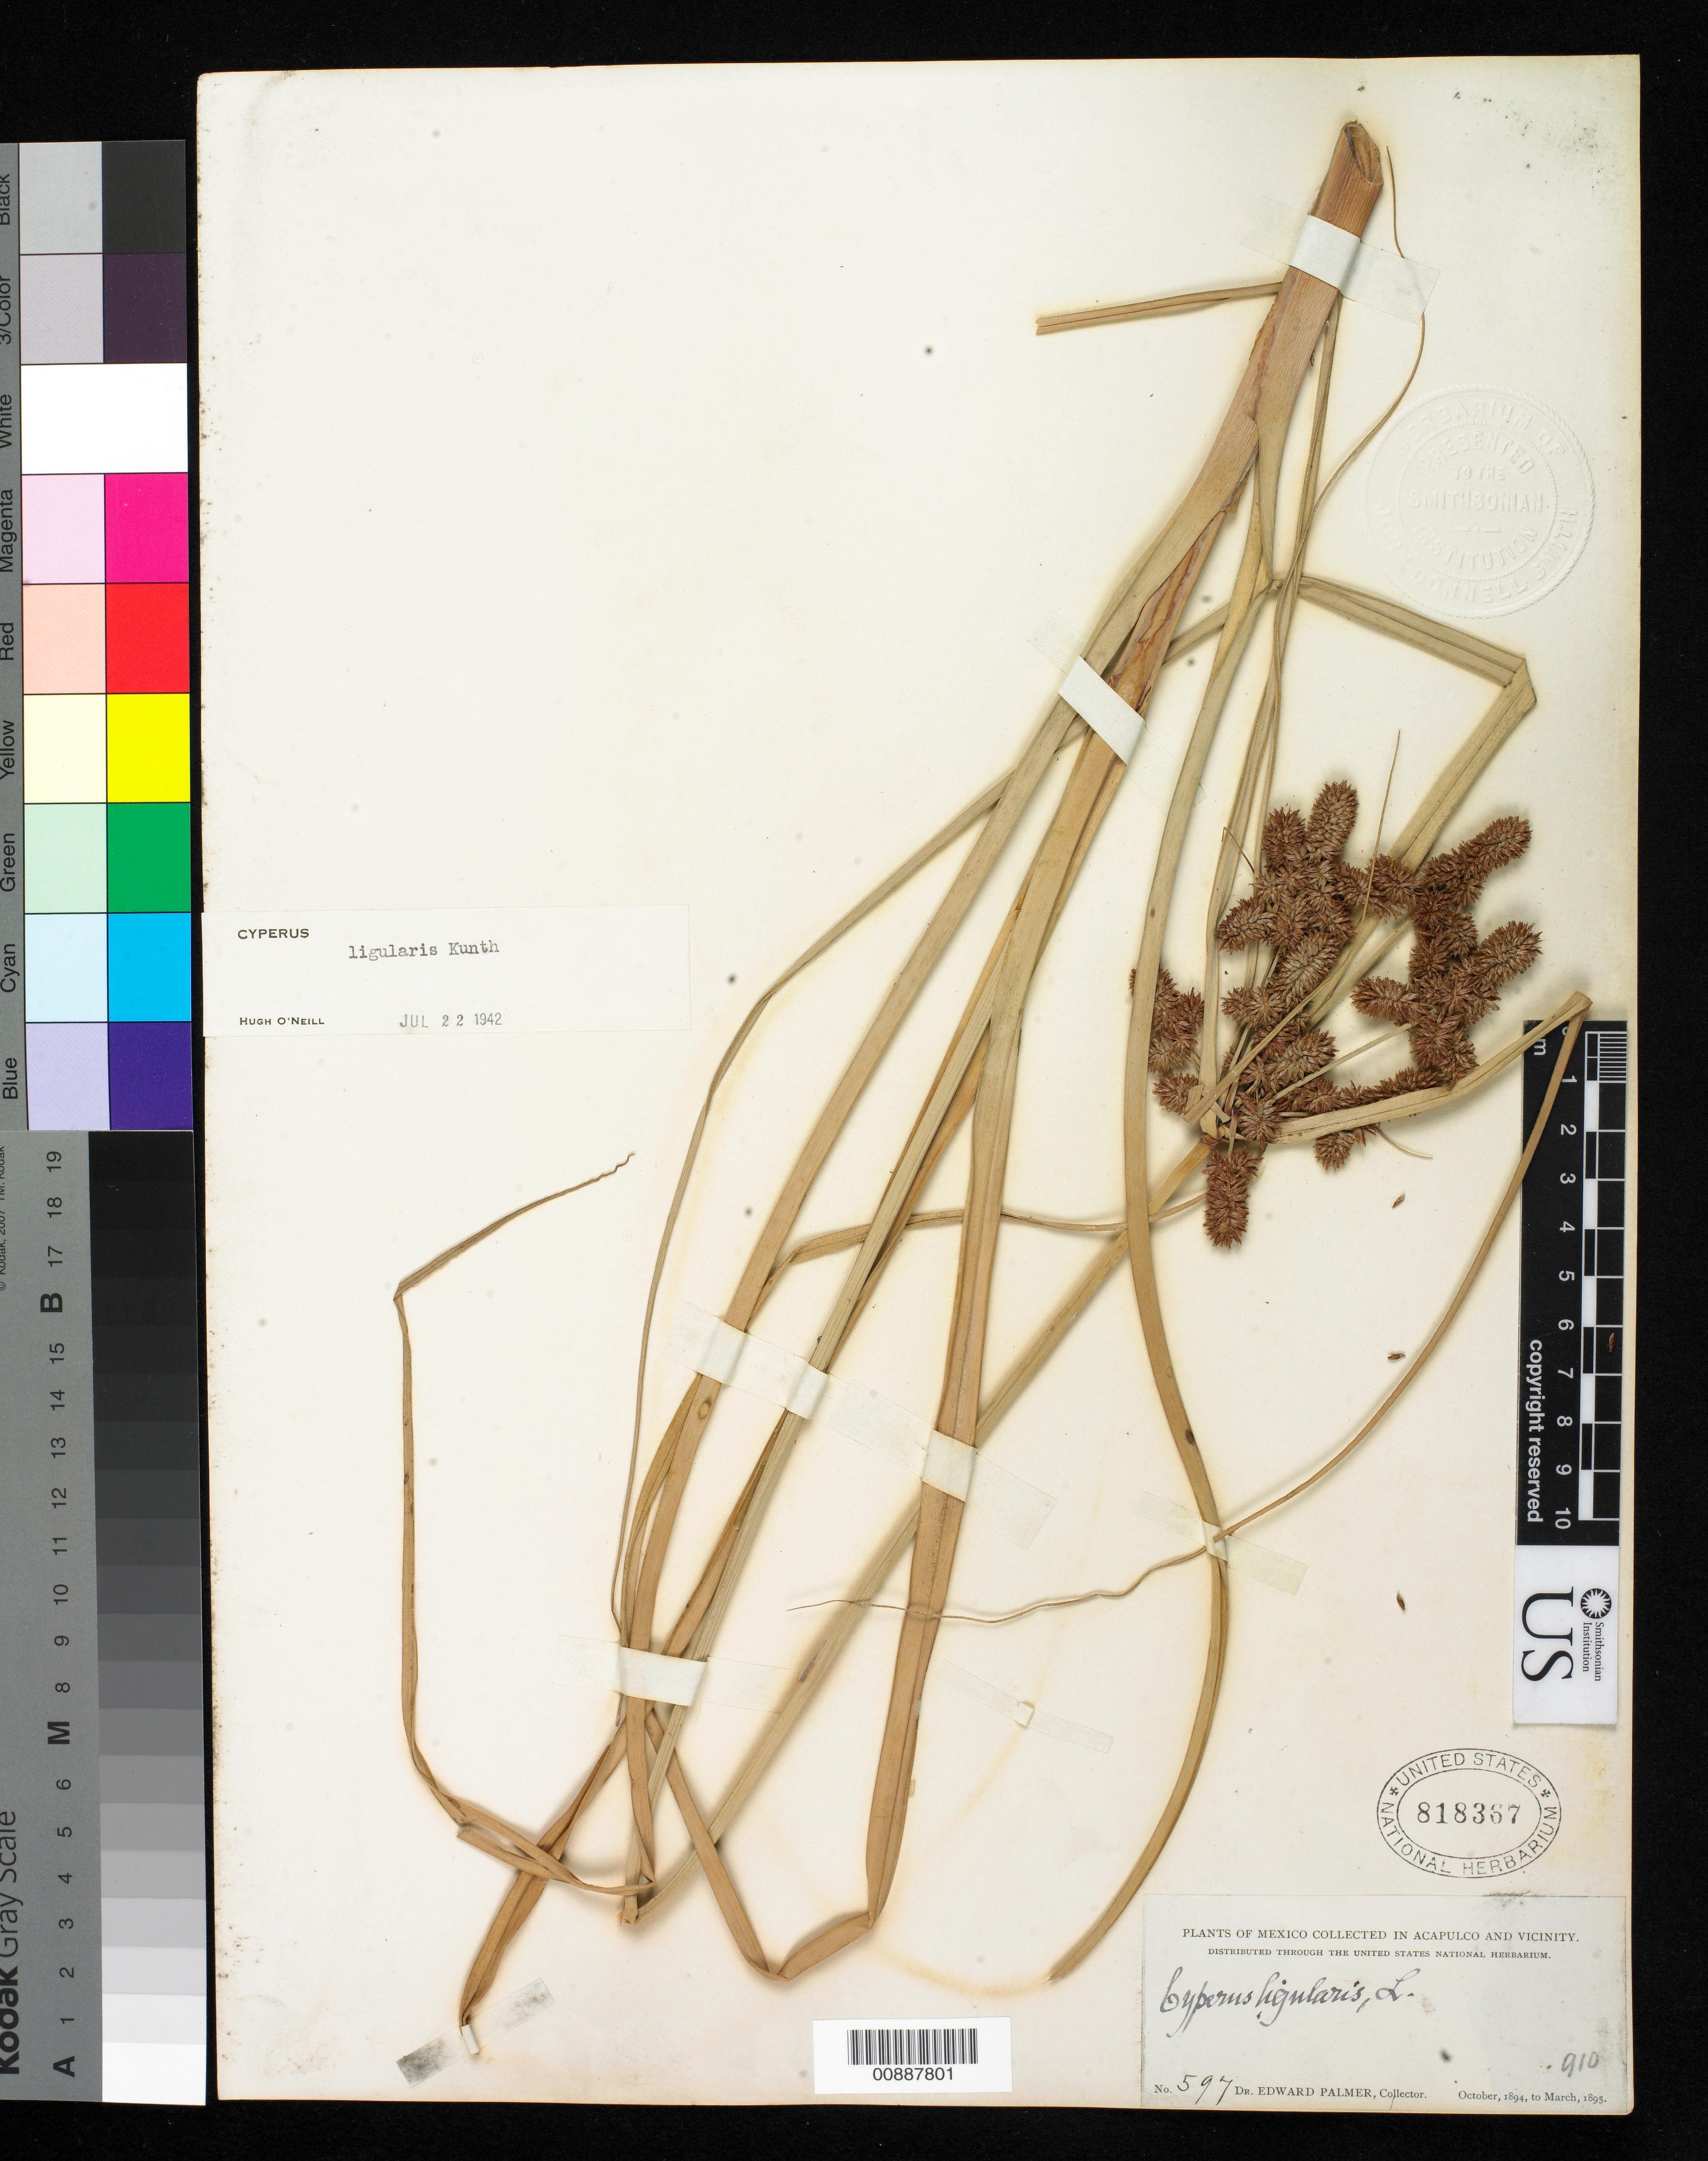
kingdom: Plantae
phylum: Tracheophyta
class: Liliopsida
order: Poales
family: Cyperaceae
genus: Cyperus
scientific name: Cyperus ligularis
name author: L.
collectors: E. Palmer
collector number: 597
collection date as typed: Oct 1894 to -- Mar 1895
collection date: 1894-10/1895-03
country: Mexico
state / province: Guerrero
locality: Acapulco, Guerrero and vicinity.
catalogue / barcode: US 818367